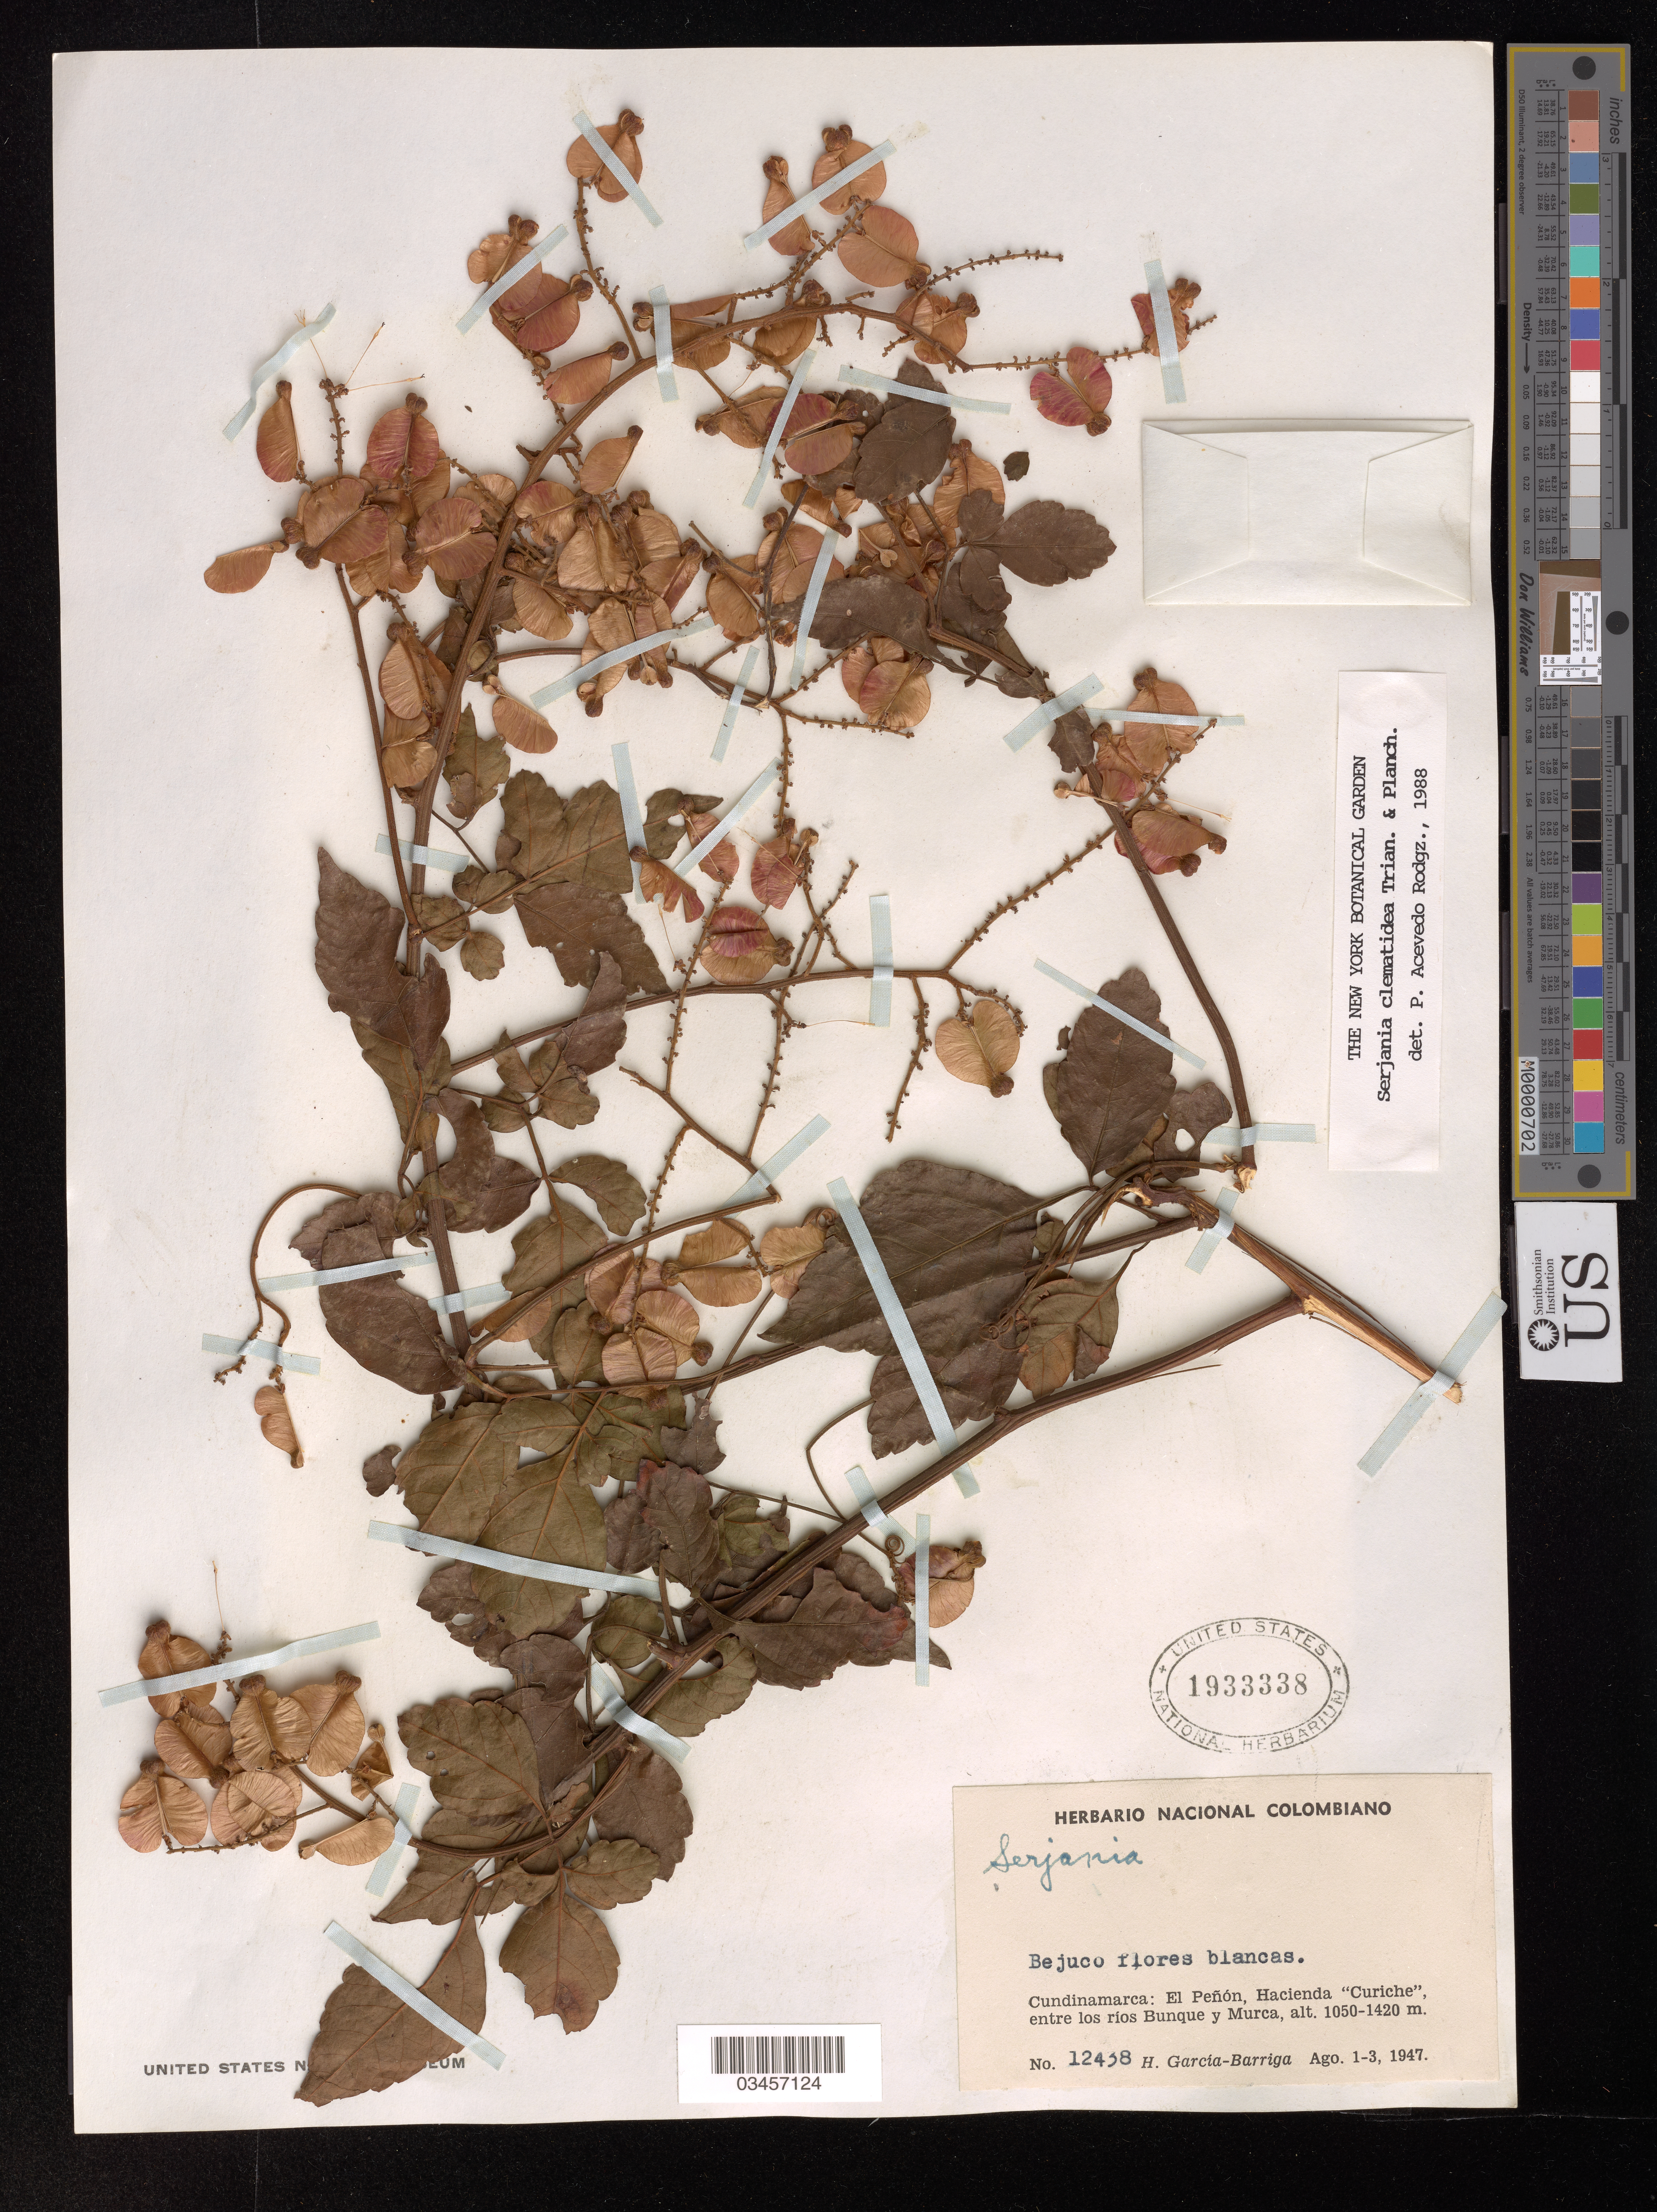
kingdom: Plantae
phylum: Tracheophyta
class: Magnoliopsida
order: Sapindales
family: Sapindaceae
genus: Serjania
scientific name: Serjania clematidea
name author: Triana & Planch.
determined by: Acevedo-Rodriguez, P., (US), Smithsonian Institution - National Museum of Natural History (UNITED STATES)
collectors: H. García Barriga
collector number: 12438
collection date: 1947-08-01/1947-08-23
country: Colombia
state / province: Cundinamarca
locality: El Peñón, Hacienda "Curiche", entre los ríos Bunque y Murca.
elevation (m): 1050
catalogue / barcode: US 1933338